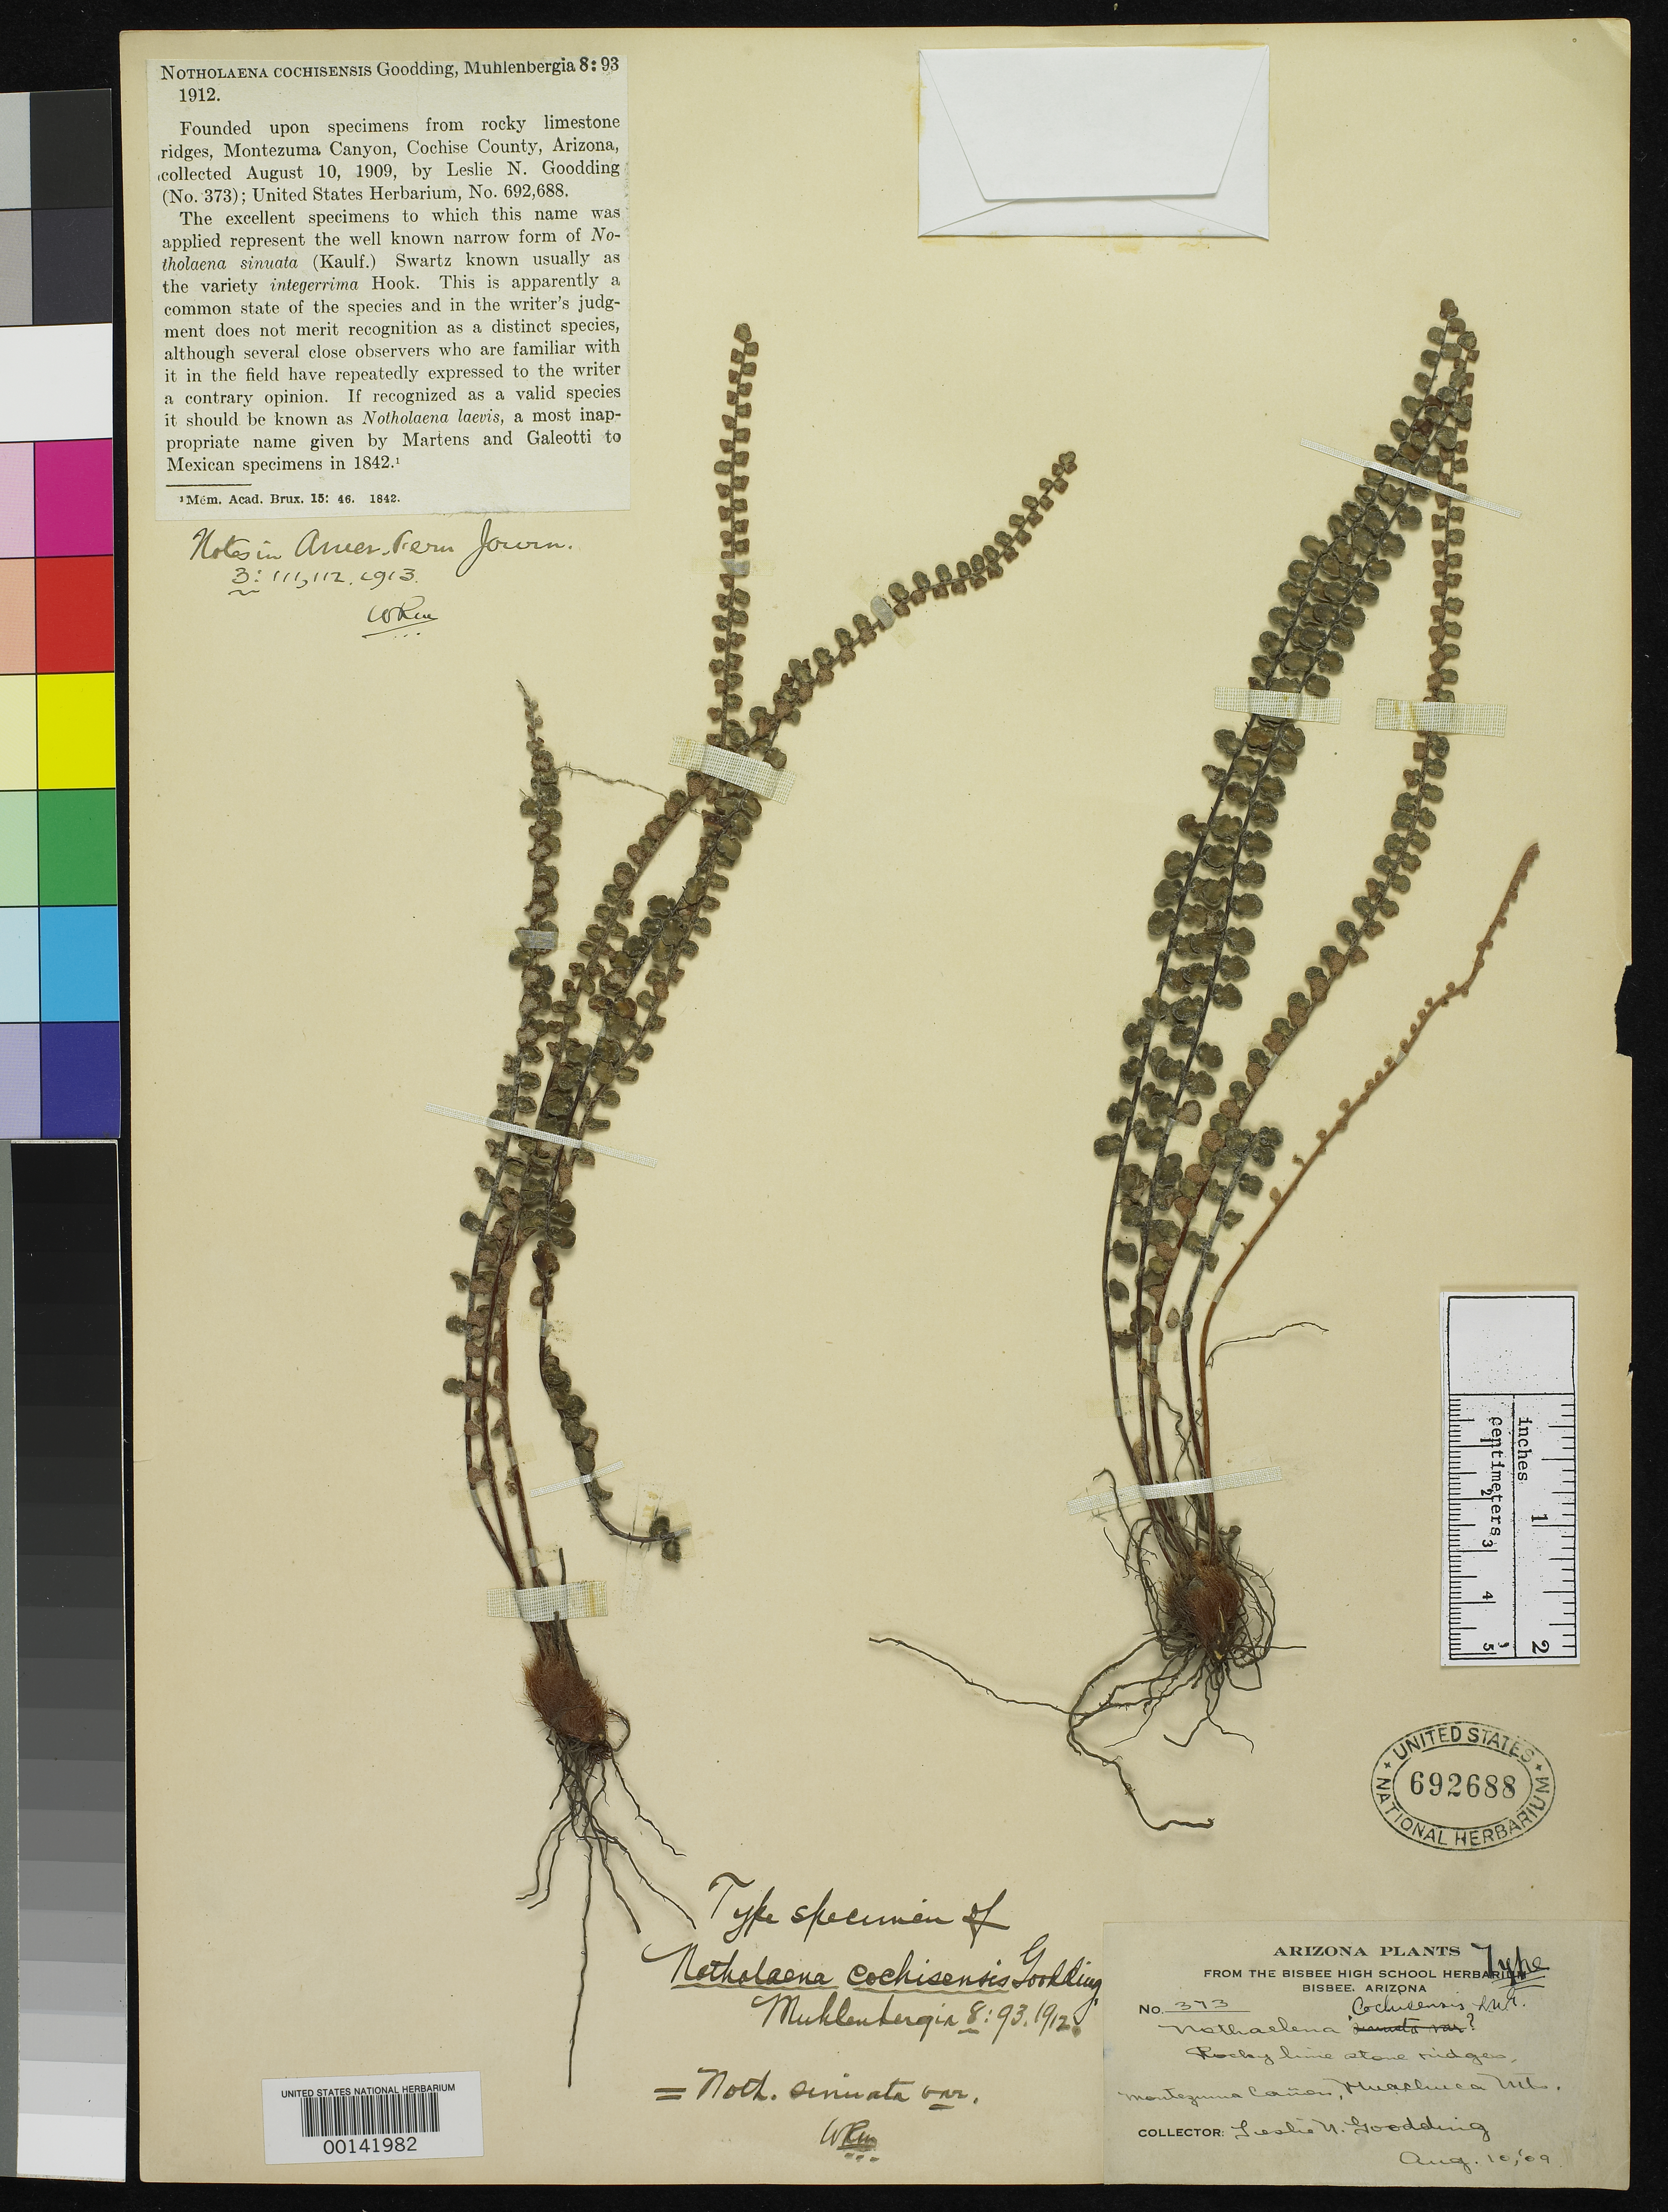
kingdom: Plantae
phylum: Tracheophyta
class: Polypodiopsida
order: Polypodiales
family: Pteridaceae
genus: Notholaena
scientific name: Notholaena cochisensis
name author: Goodd.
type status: Holotype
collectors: L. N. Goodding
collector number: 373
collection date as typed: Aug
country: United States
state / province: Arizona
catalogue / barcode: US 692688